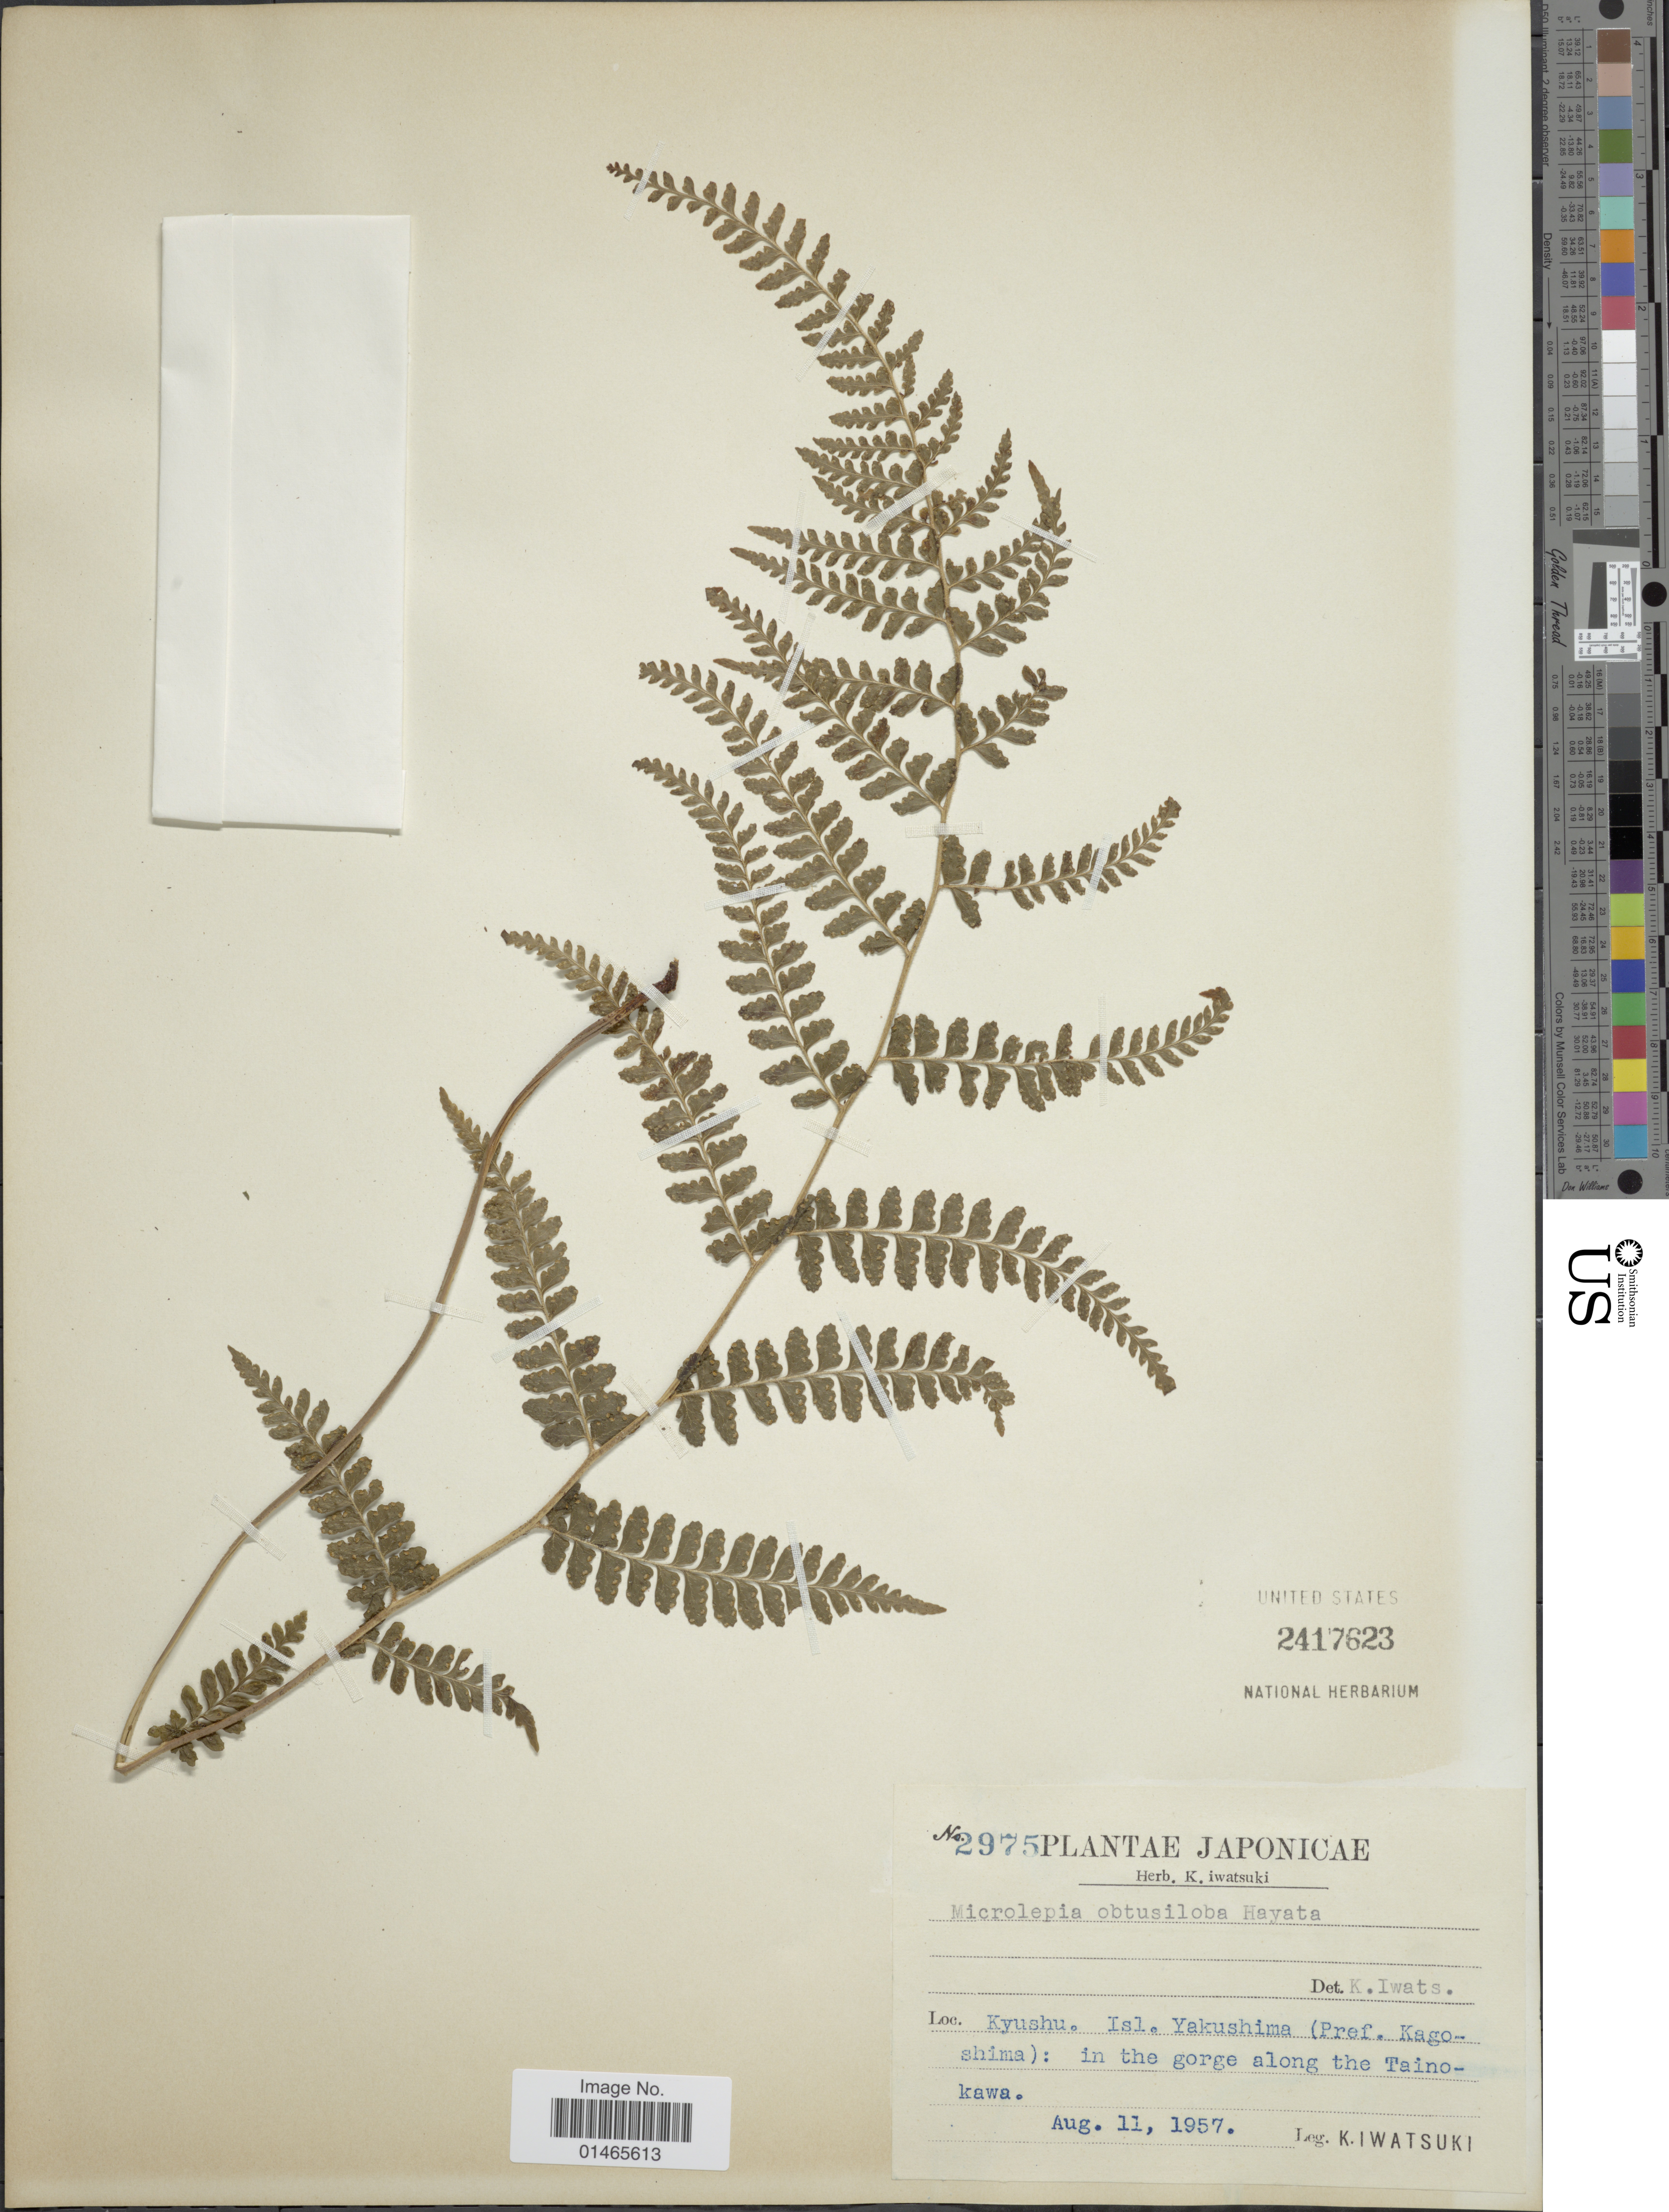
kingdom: Plantae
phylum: Tracheophyta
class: Polypodiopsida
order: Polypodiales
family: Dennstaedtiaceae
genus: Microlepia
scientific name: Microlepia obtusiloba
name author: Hayata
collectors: K. Iwatsuki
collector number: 2975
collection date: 1957-08-11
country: Japan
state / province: Kagosima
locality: Kyushu: Isl. Yakushima, in the gorge along the Taino-kawa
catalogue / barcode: US 2417623